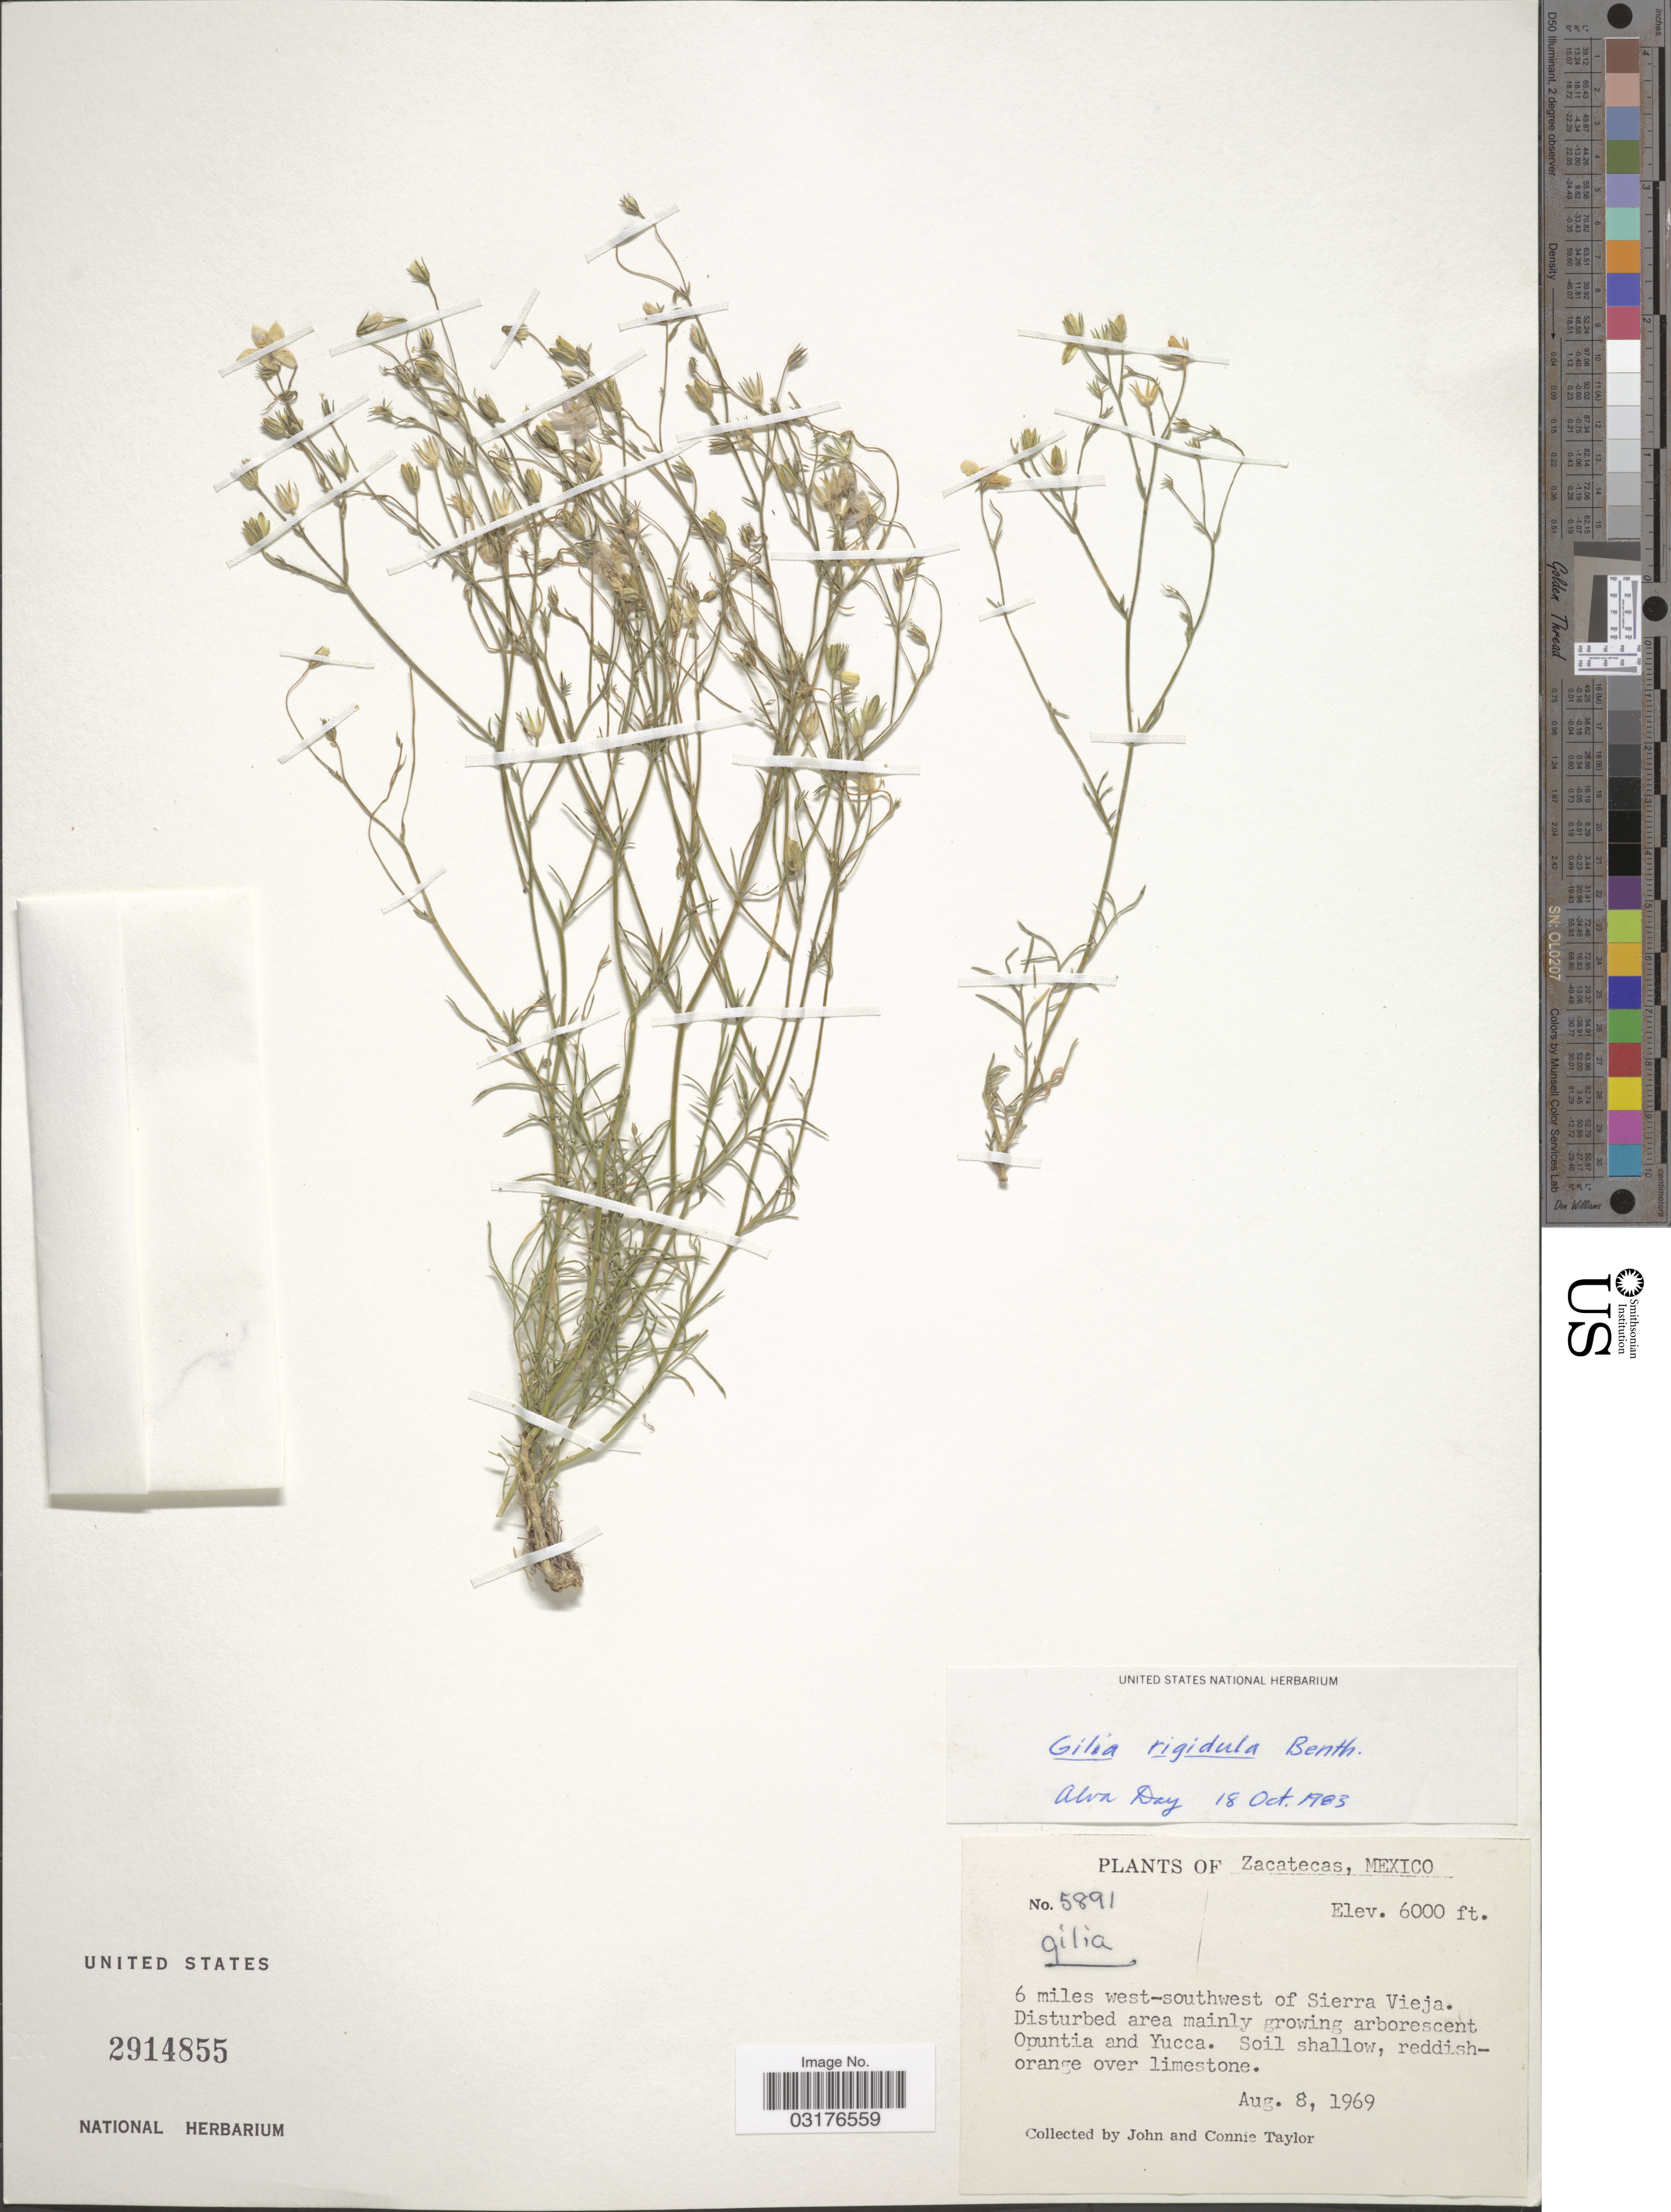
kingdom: Plantae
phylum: Tracheophyta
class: Magnoliopsida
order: Ericales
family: Polemoniaceae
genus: Giliastrum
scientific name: Giliastrum rigidulum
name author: (Benth.) Rydb.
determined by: Strong, Mark T., (BOT), Smithsonian Institution - National Museum of Natural History (UNITED STATES)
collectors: J. Taylor & C. Taylor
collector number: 5891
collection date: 1969-08-08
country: Mexico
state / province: Zacatecas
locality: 6 miles west-southwest of Sierra Vieja.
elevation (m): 1829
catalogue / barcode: US 2914855